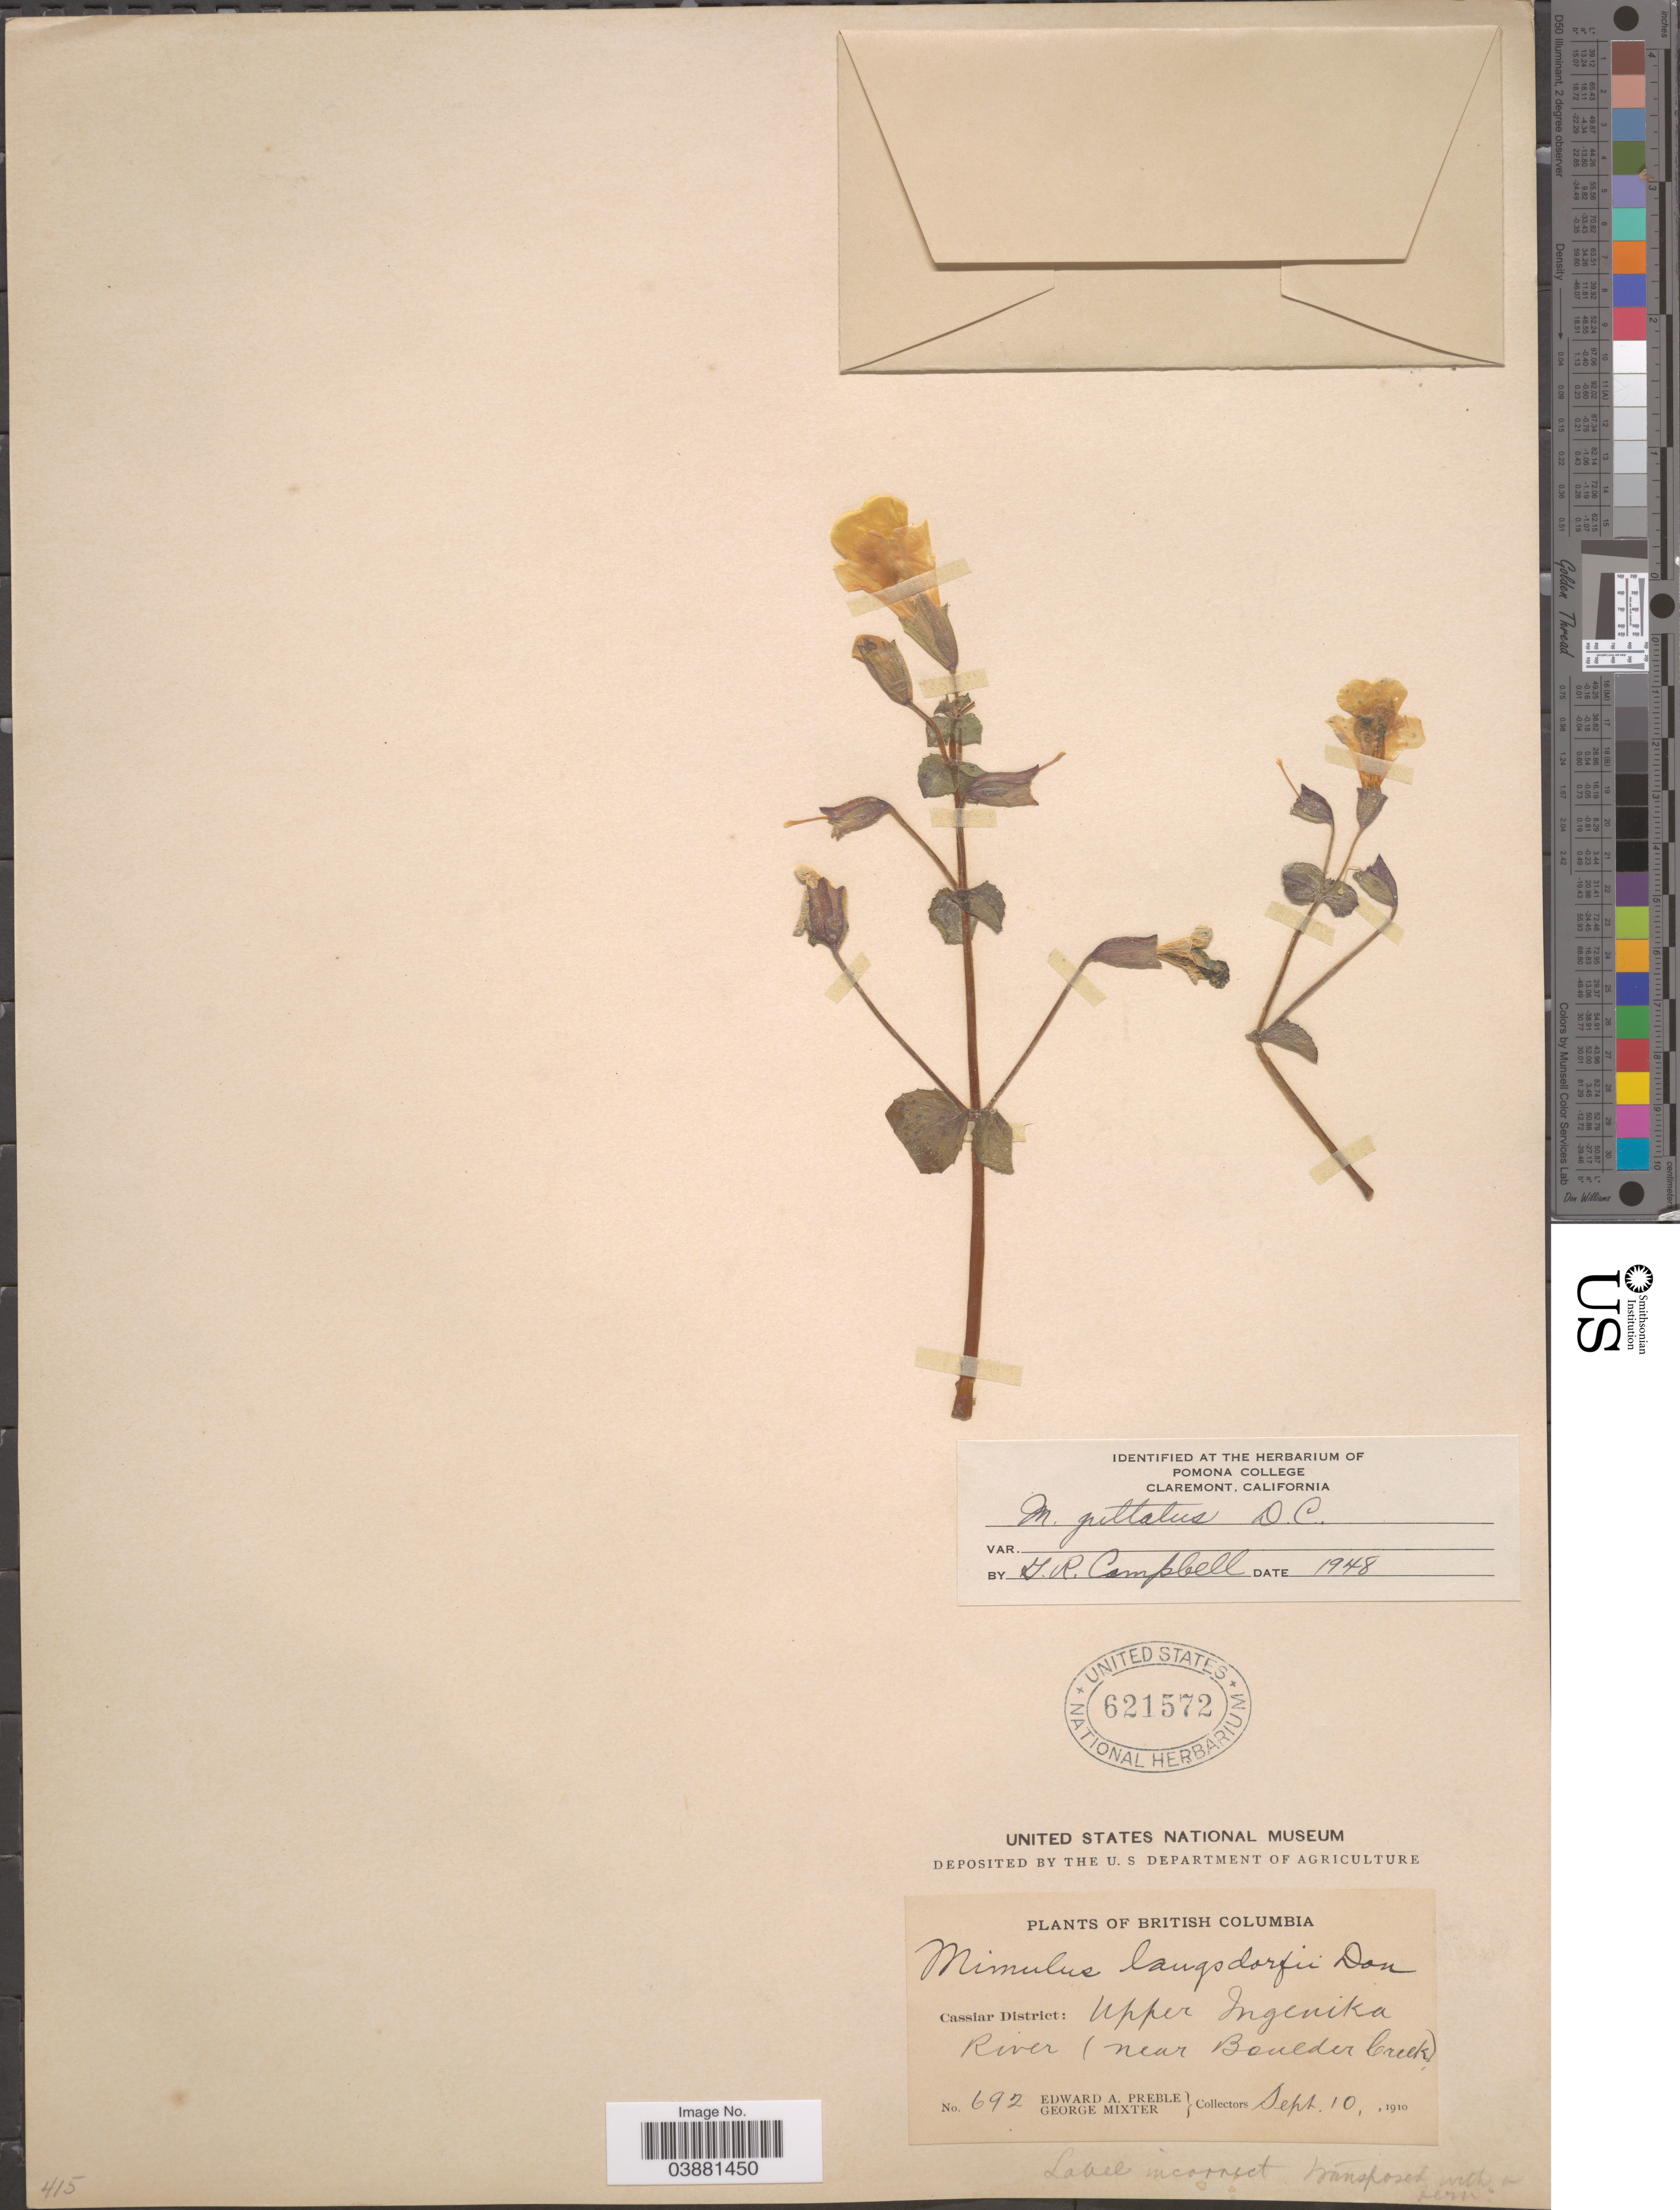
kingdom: Plantae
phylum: Tracheophyta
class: Magnoliopsida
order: Lamiales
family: Phrymaceae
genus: Mimulus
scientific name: Mimulus guttatus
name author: DC.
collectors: E. Preble & G. Mixter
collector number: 692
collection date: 1910-09-10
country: Canada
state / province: British Columbia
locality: Cassiar District: Upper Ingenika River (near Boulder Creek).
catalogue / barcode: US 621572